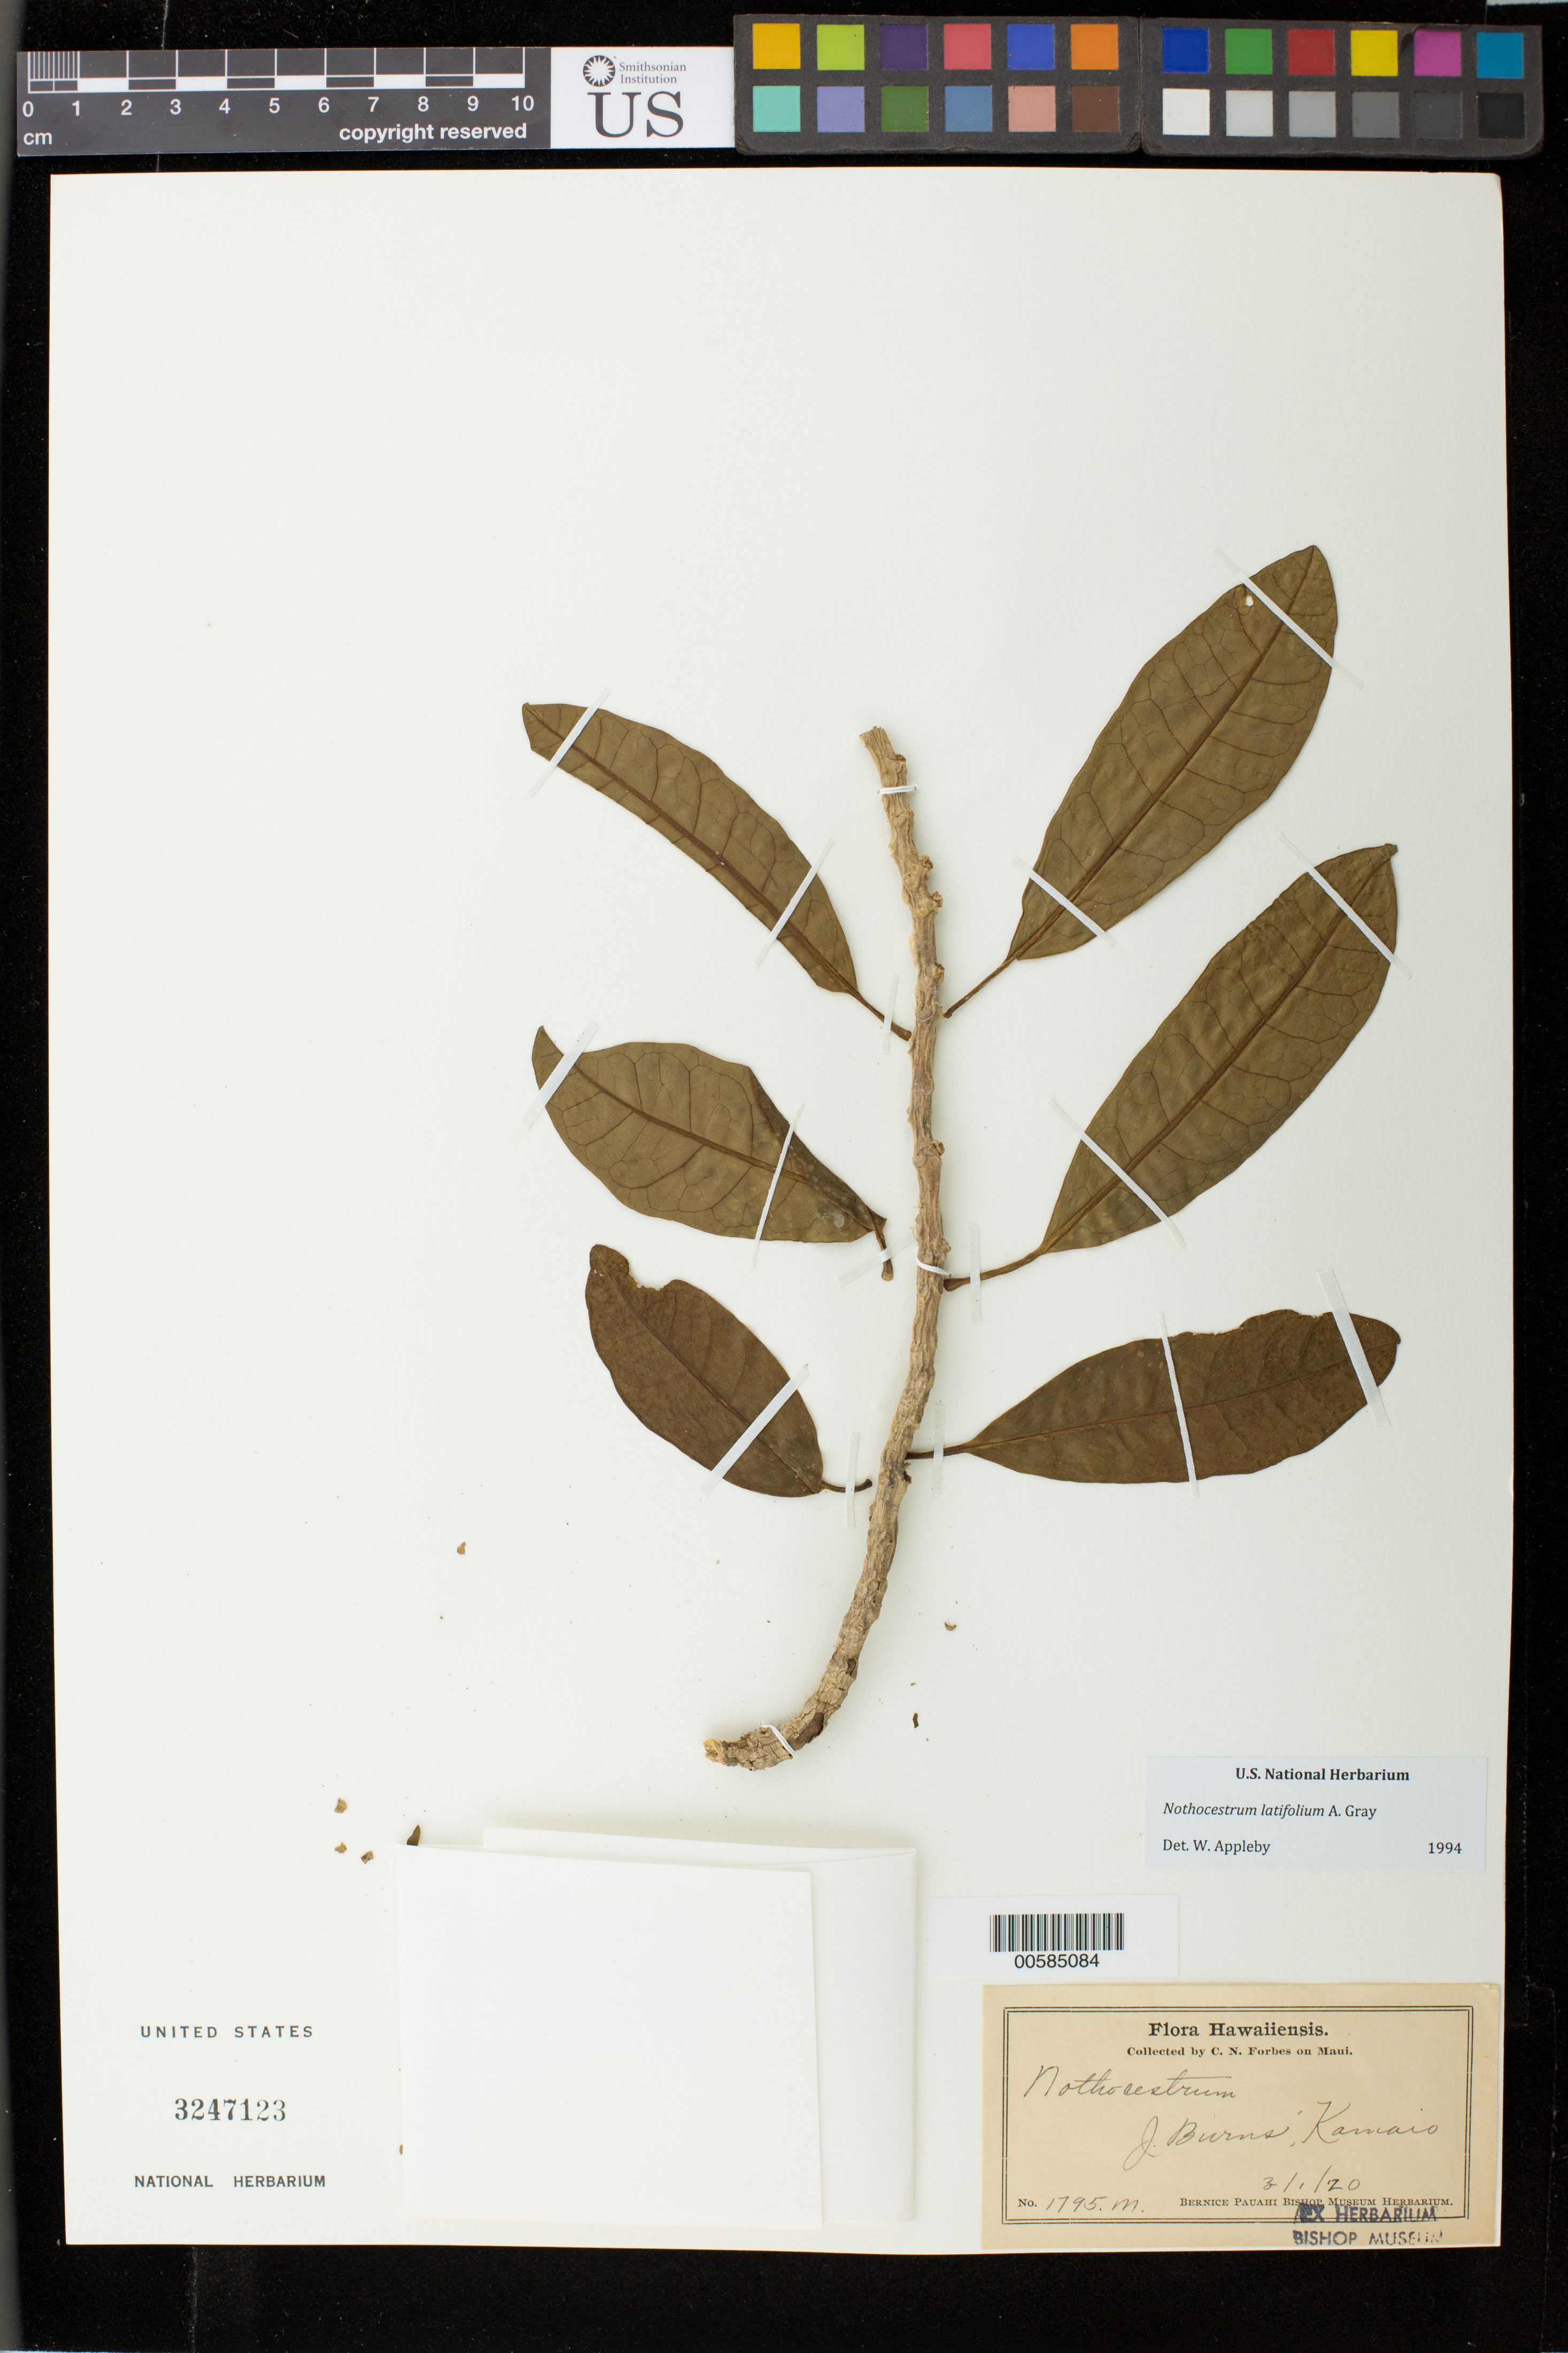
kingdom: Plantae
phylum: Tracheophyta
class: Magnoliopsida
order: Solanales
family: Solanaceae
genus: Nothocestrum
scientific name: Nothocestrum latifolium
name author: A. Gray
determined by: Appleby, W.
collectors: C. N. Forbes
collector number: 1795.M.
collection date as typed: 3 Jan 1920 or 1 Mar 1920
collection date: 1920-01-03 or 1920-03-01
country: United States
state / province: Hawaii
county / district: Maui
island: Maui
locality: J. Burns', Kamaio.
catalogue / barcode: US 3247123